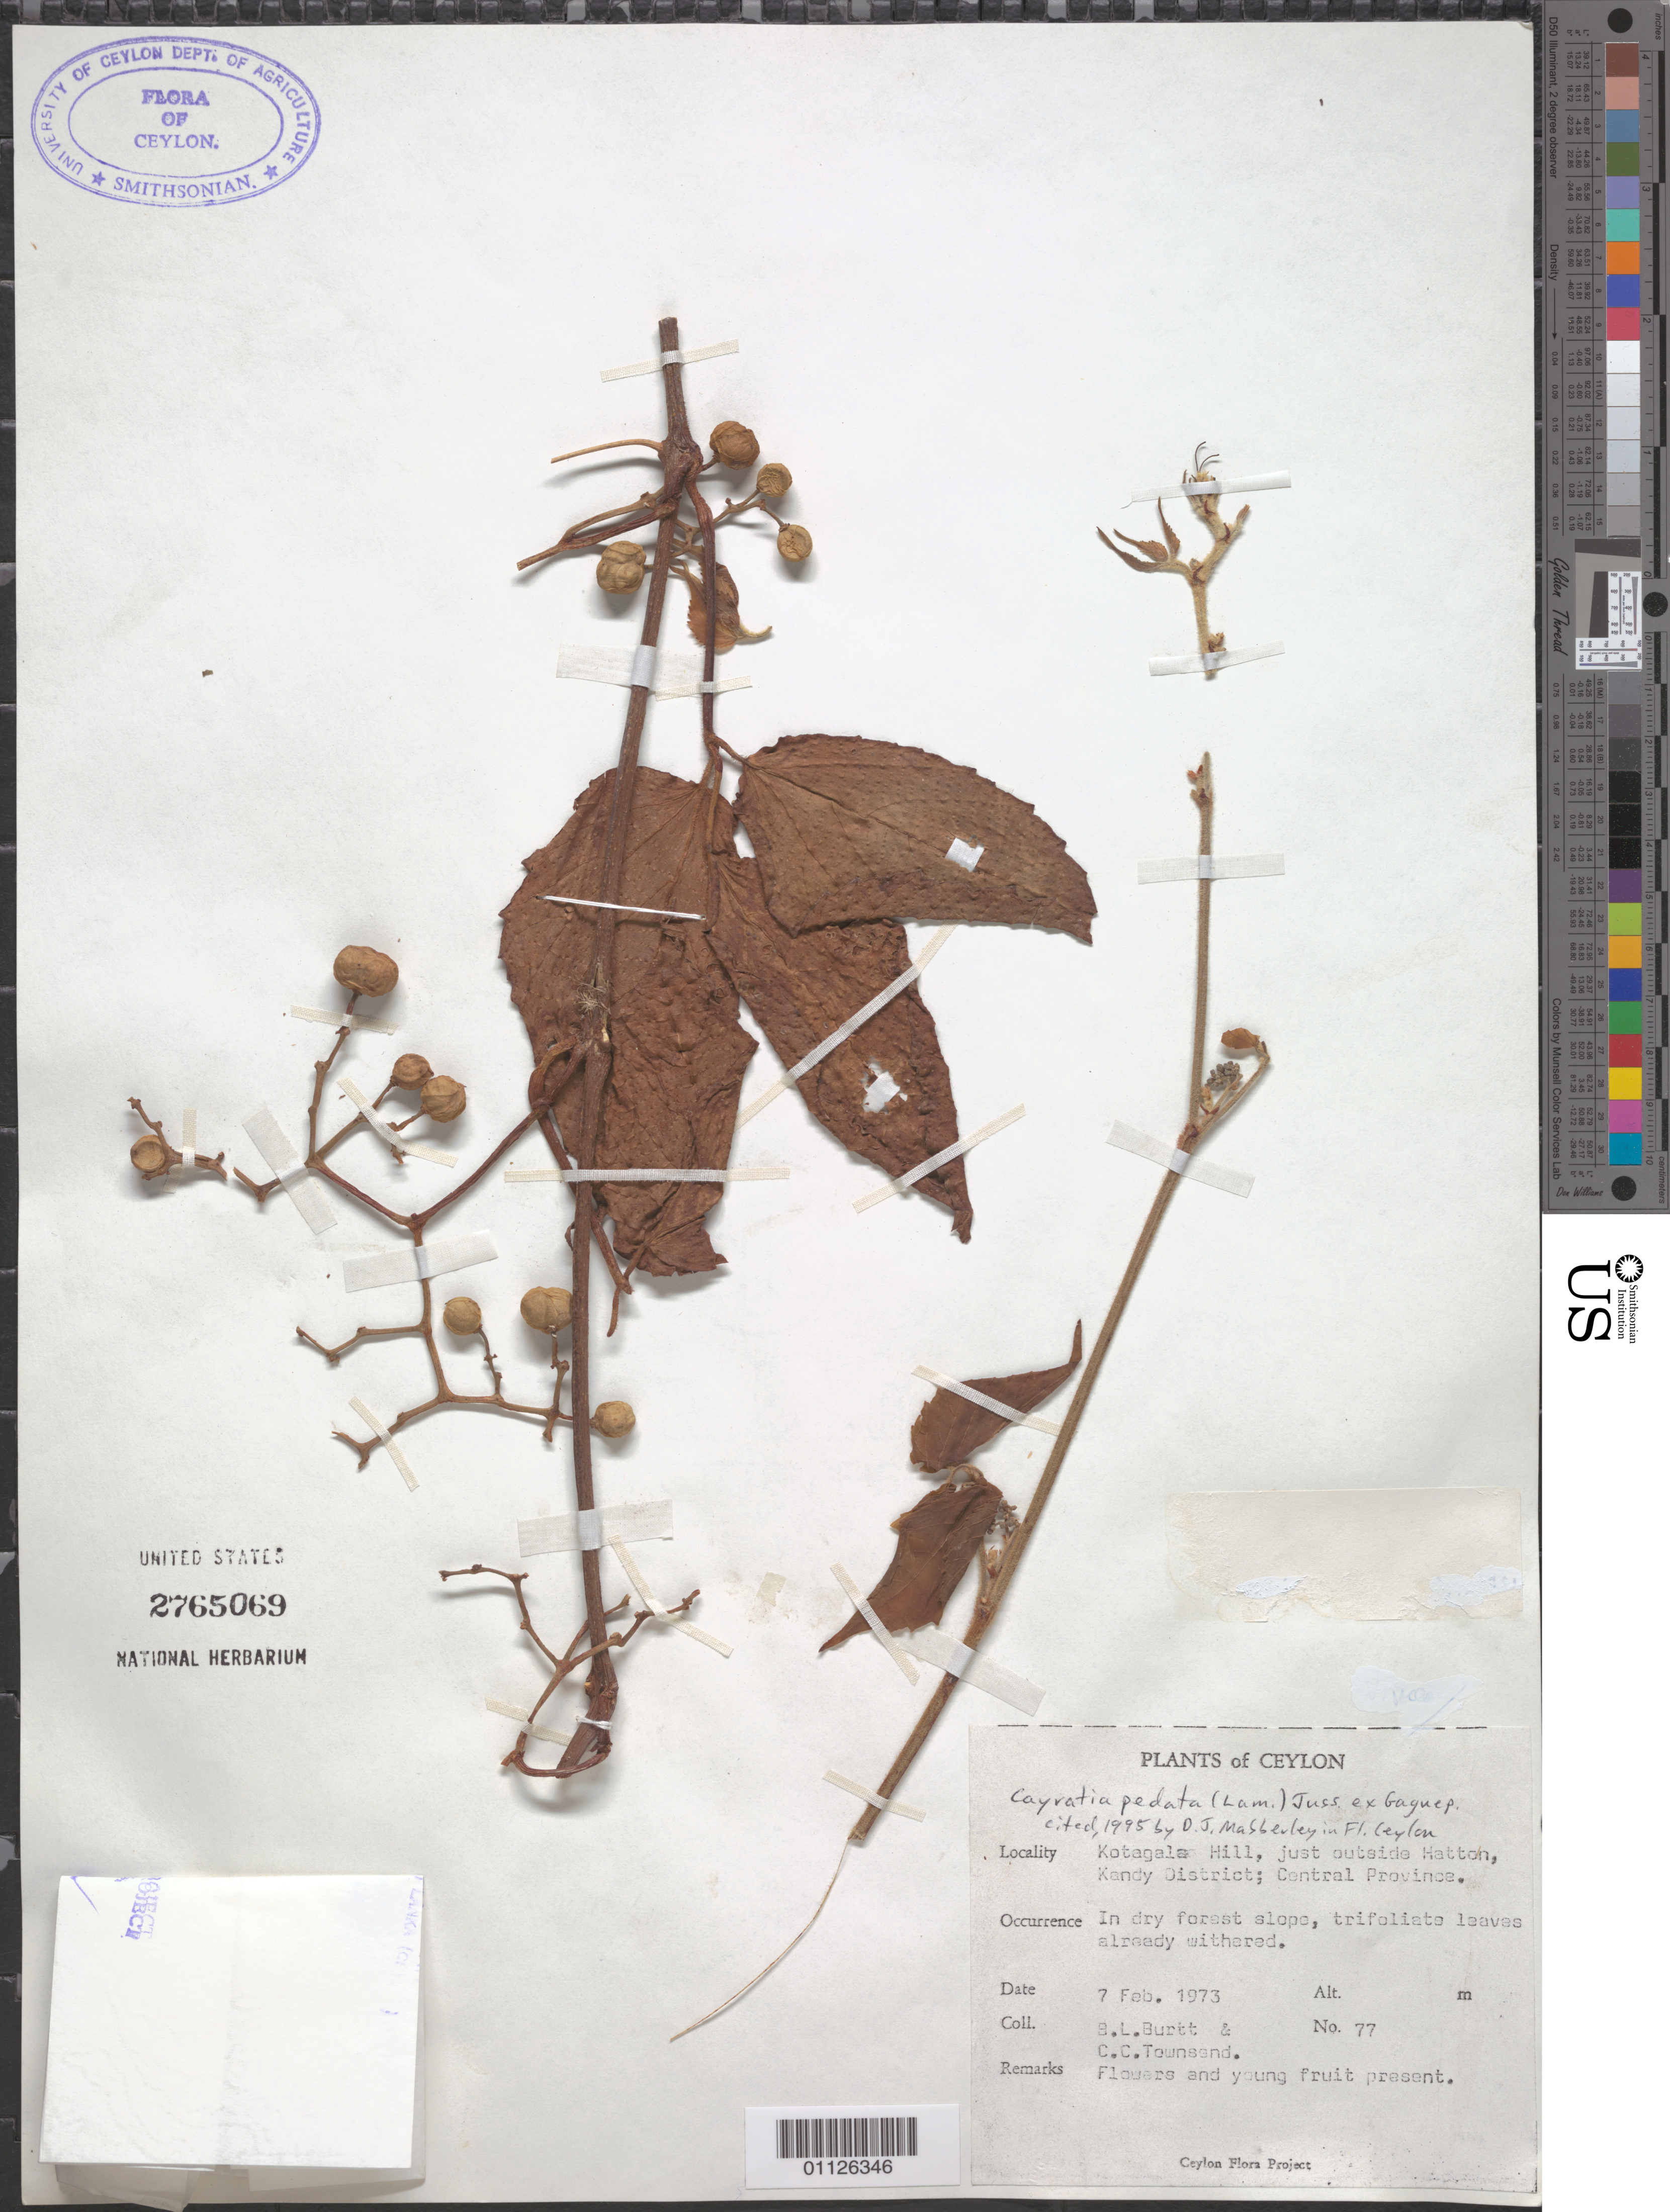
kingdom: Plantae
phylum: Tracheophyta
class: Magnoliopsida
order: Vitales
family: Vitaceae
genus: Cayratia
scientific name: Cayratia pedata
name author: (Lour.) Gagnep.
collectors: B. L. Burtt & C. C. Townsend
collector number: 77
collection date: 1973-02-07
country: Sri Lanka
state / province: Central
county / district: Kandy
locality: Kotagala Hill, just outside Hatton.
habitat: In dry forest slope.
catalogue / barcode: US 2765069